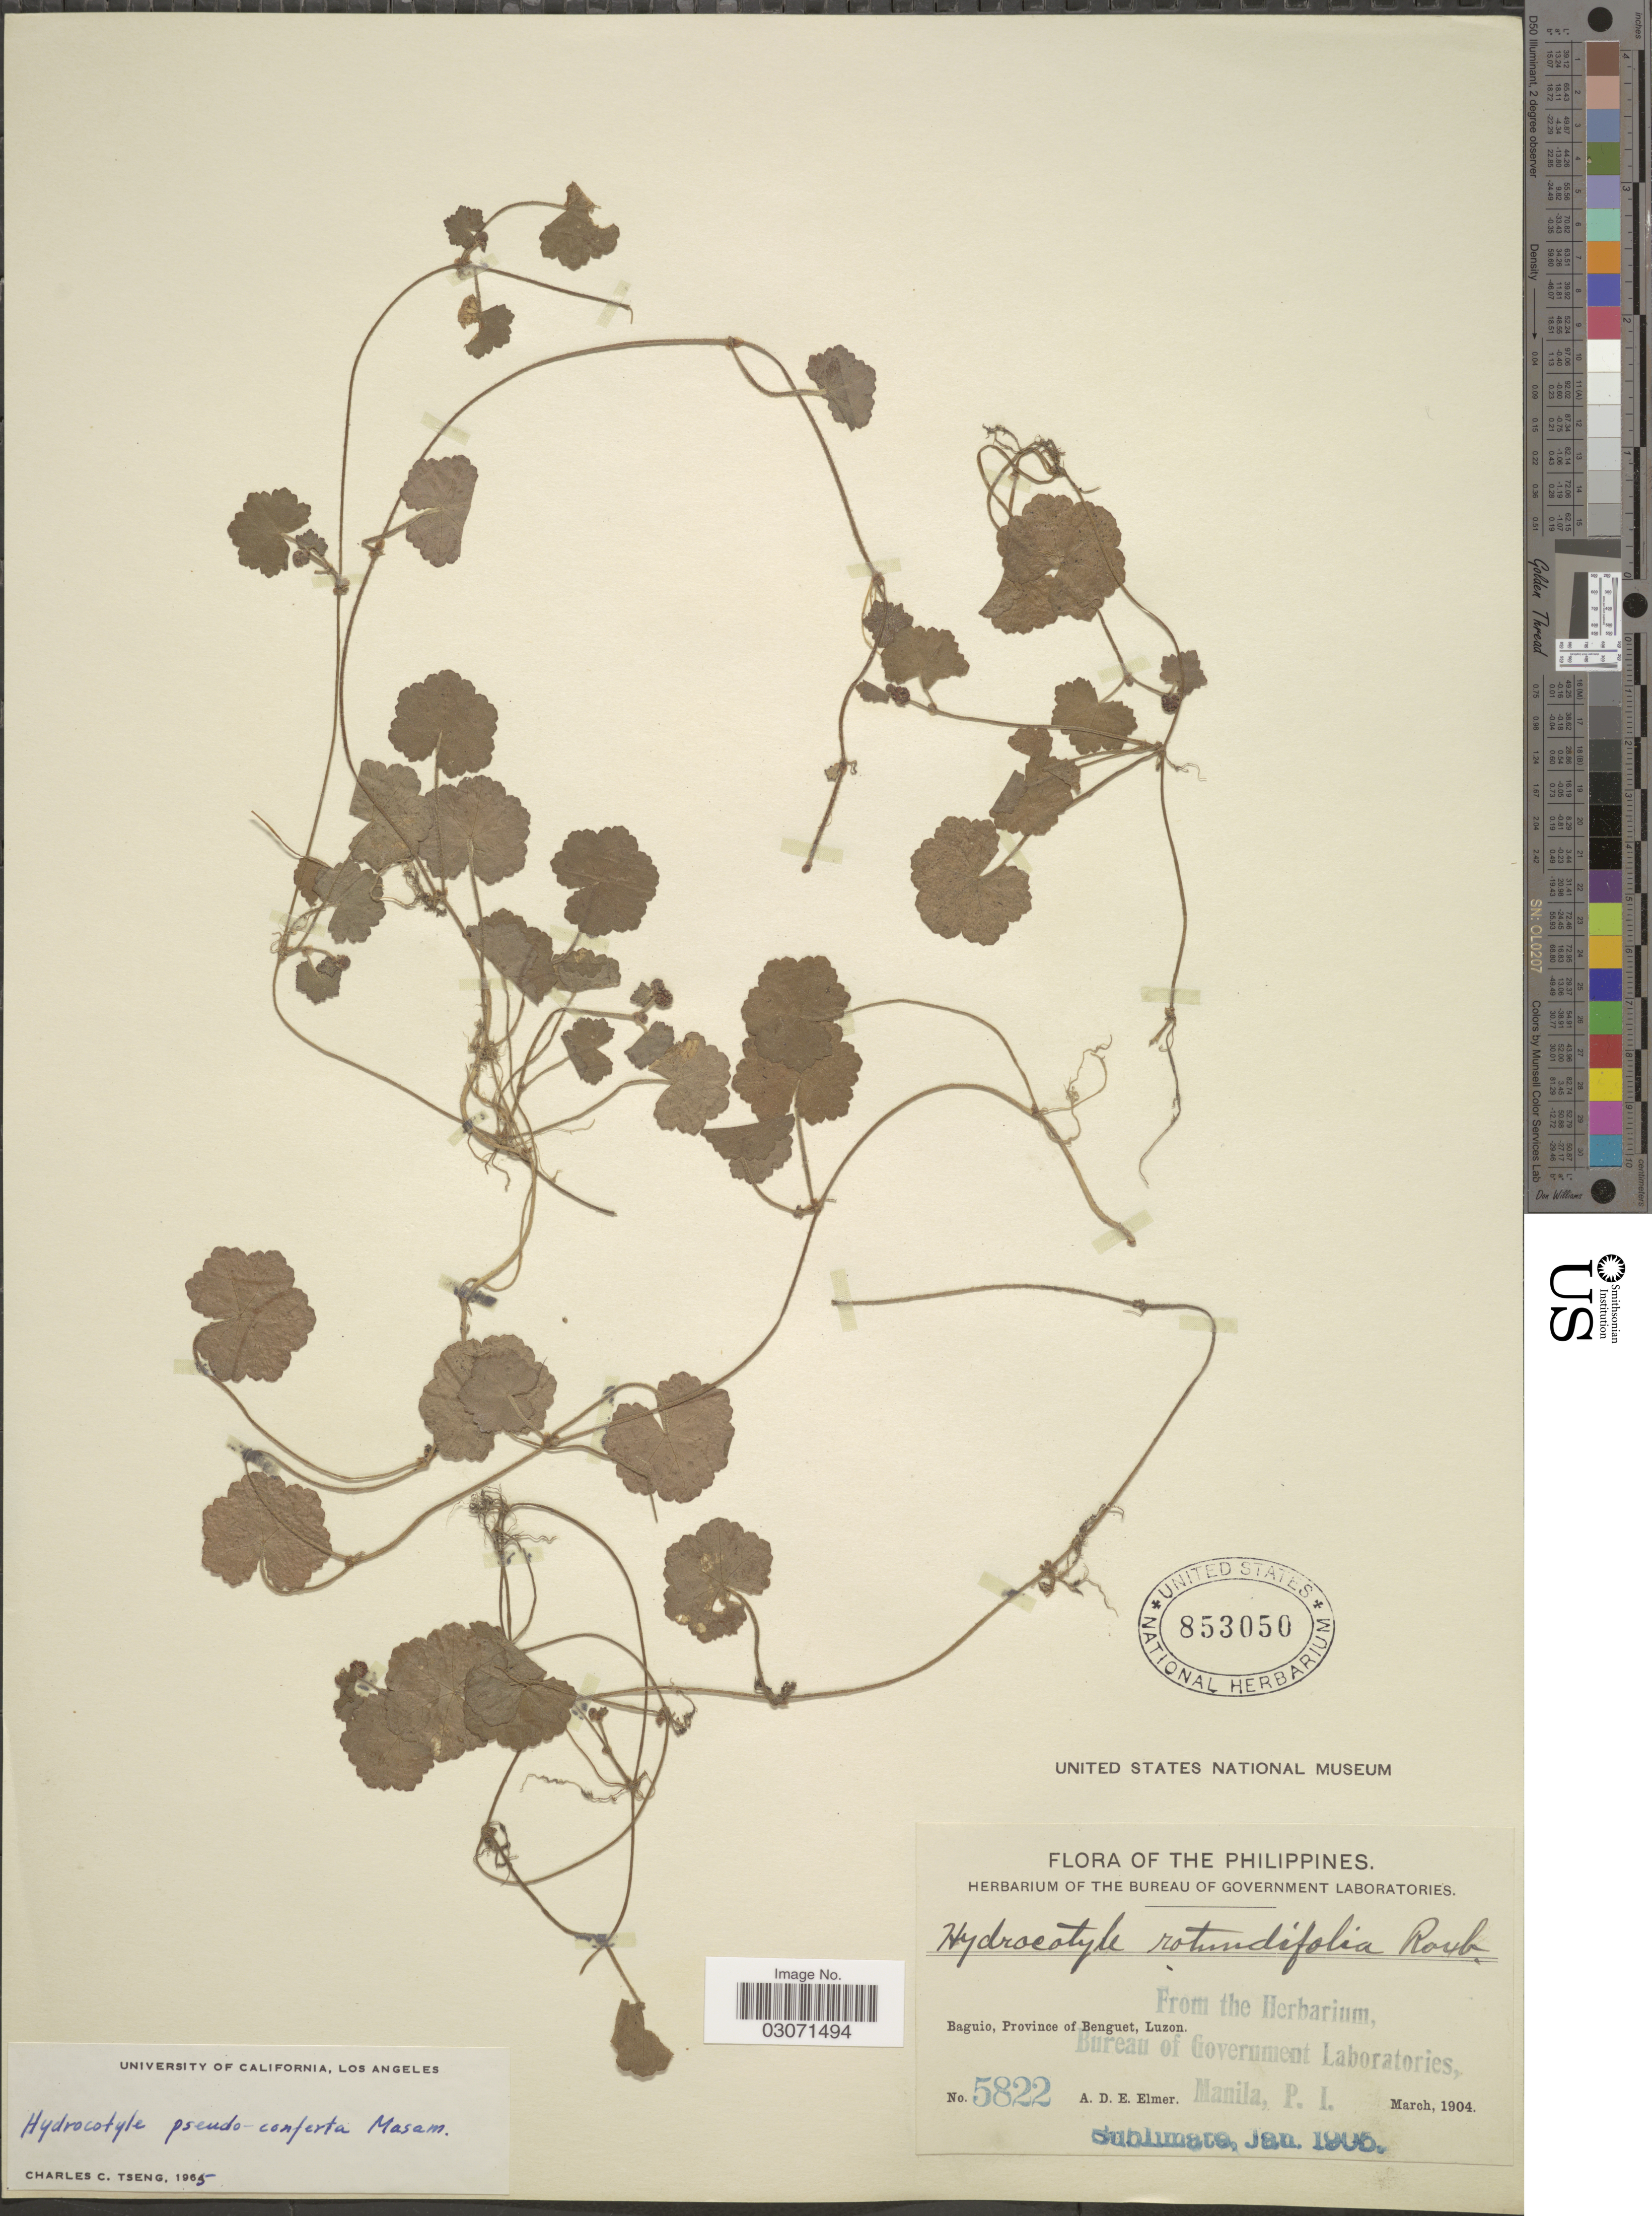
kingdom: Plantae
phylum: Tracheophyta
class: Magnoliopsida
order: Apiales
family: Araliaceae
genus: Hydrocotyle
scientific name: Hydrocotyle pseudoconferta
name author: Masam.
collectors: A. D. E. Elmer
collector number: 5822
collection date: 1904-03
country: Philippines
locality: Baguio, Province of Benguet, Luzon.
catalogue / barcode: US 853050